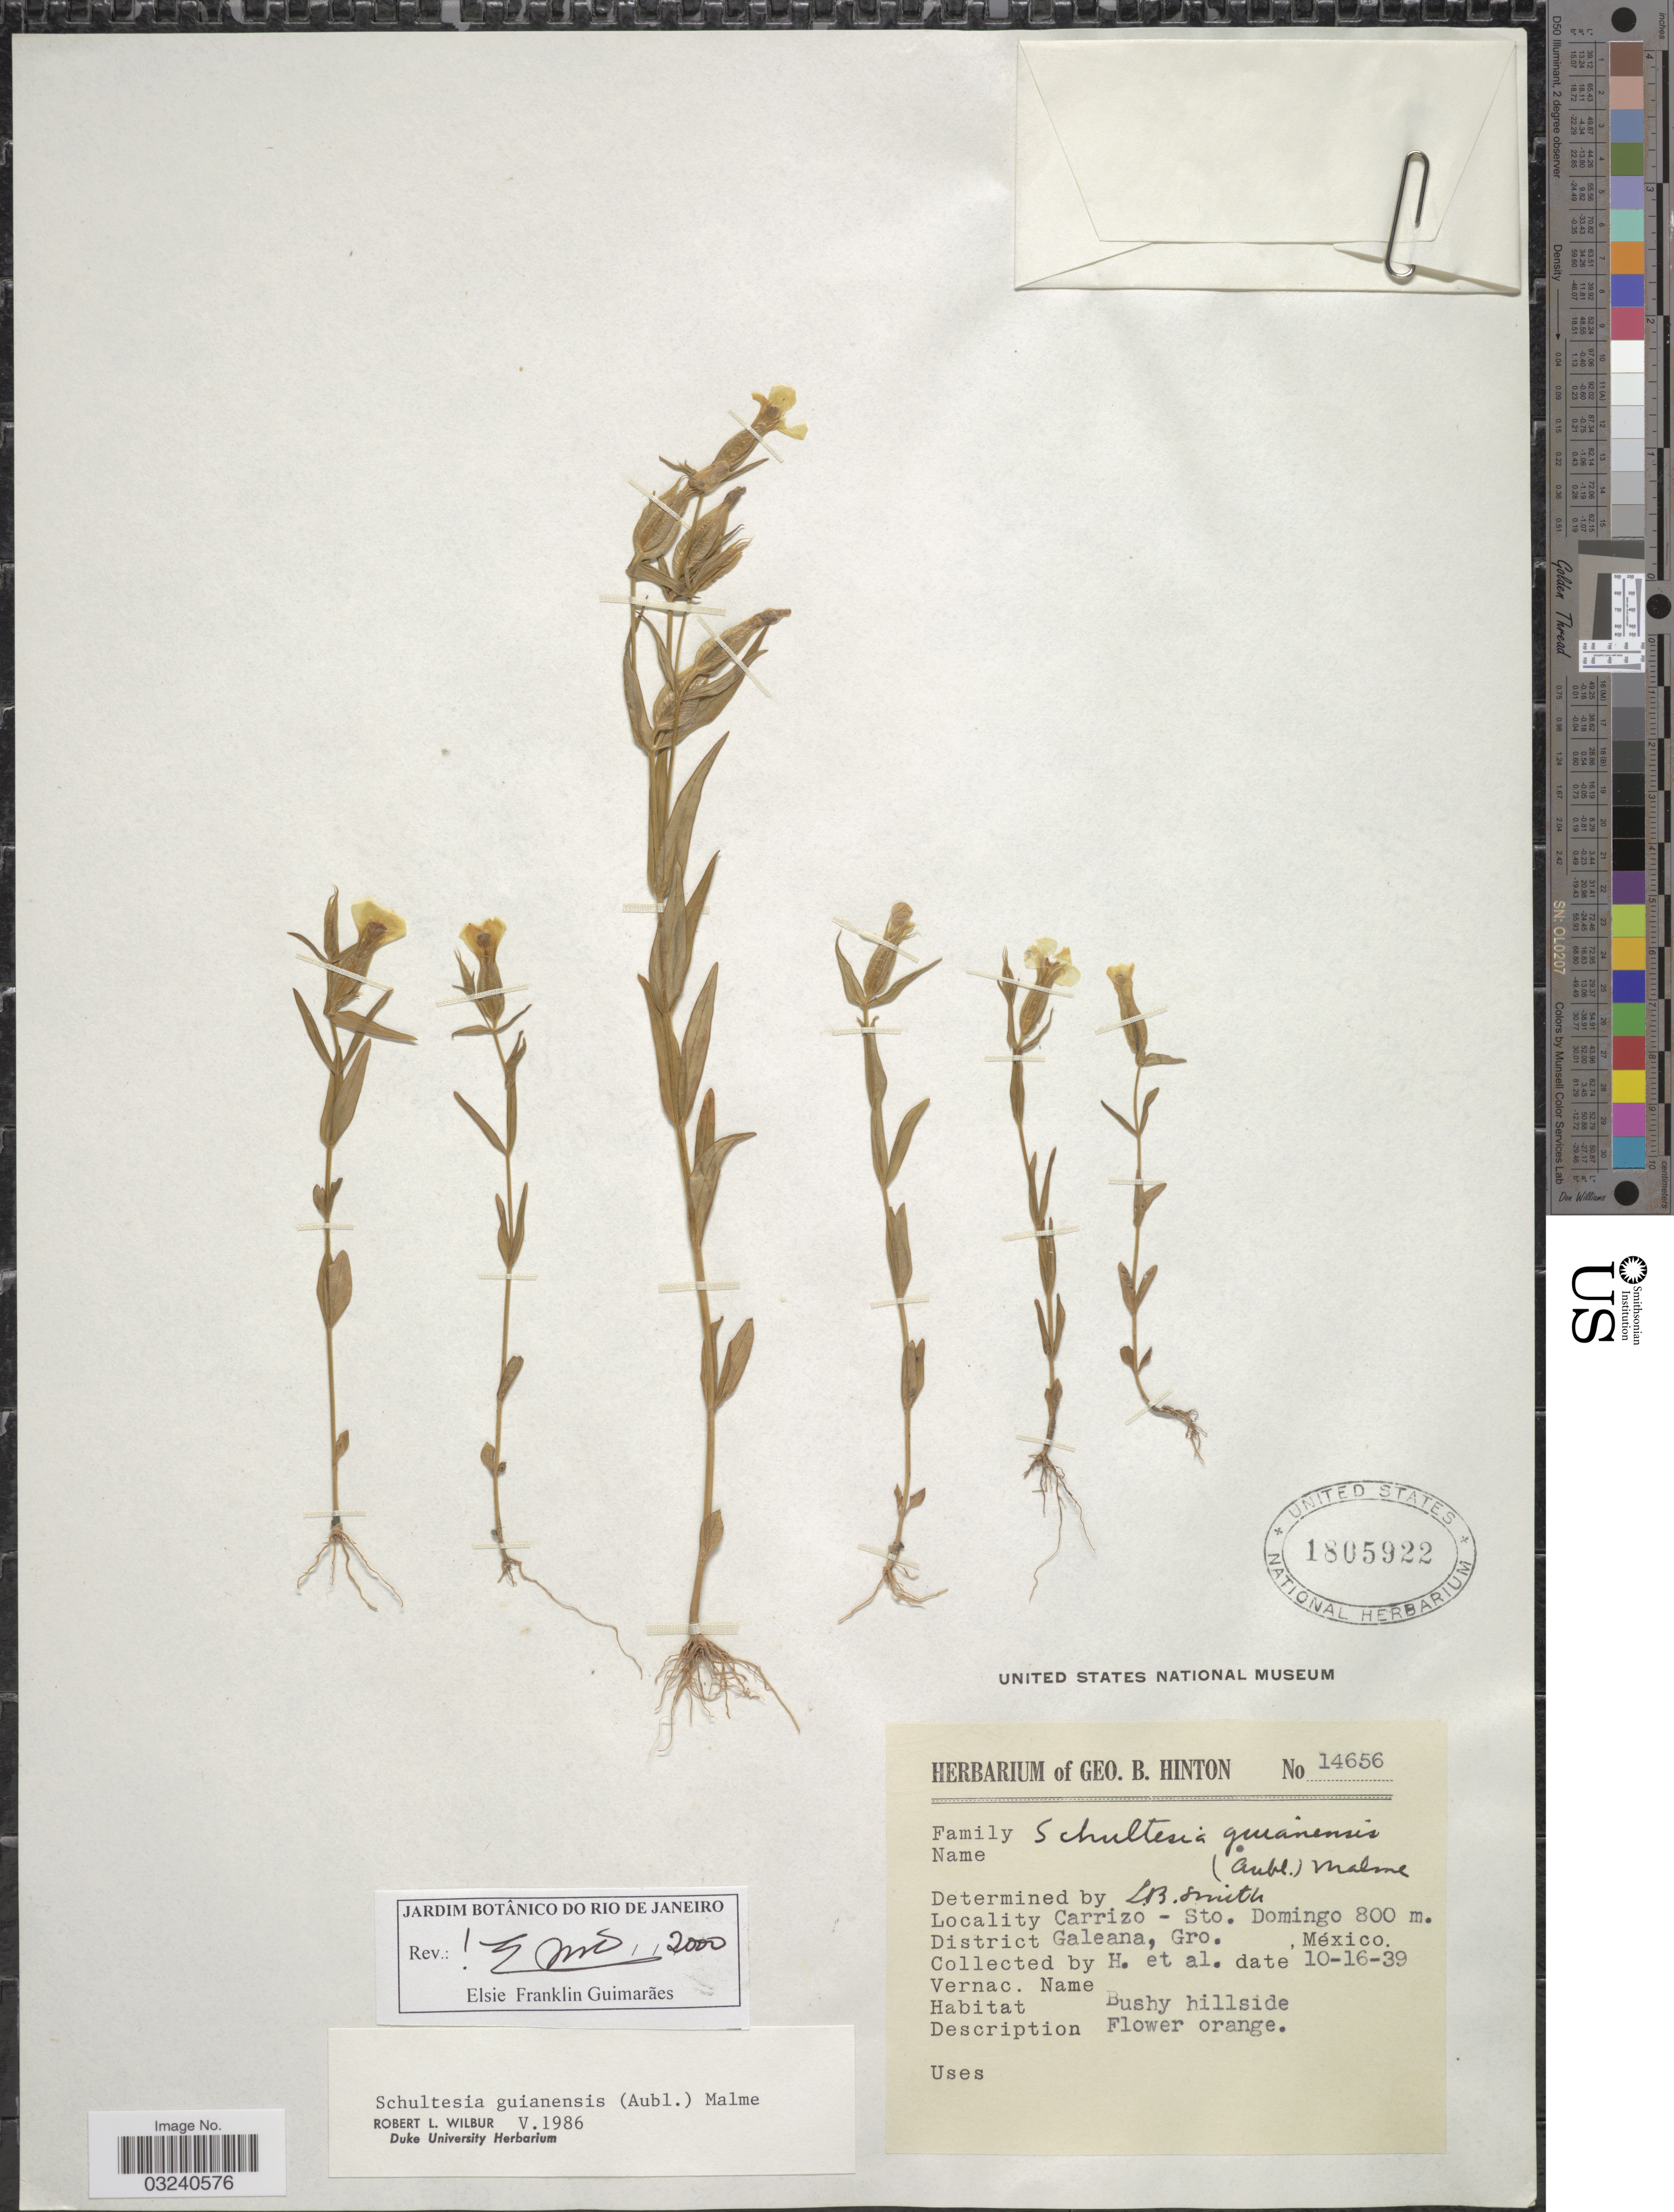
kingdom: Plantae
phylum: Tracheophyta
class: Magnoliopsida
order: Gentianales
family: Gentianaceae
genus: Schultesia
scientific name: Schultesia guianensis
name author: (Aubl.) Malme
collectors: G. B. Hinton & et al.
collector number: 14656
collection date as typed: Transcribed d/m/y: 16/10/39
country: Mexico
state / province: Guerrero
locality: Carrizo - Sto. Domingo. District Galeana.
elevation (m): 800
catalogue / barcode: US 1805922